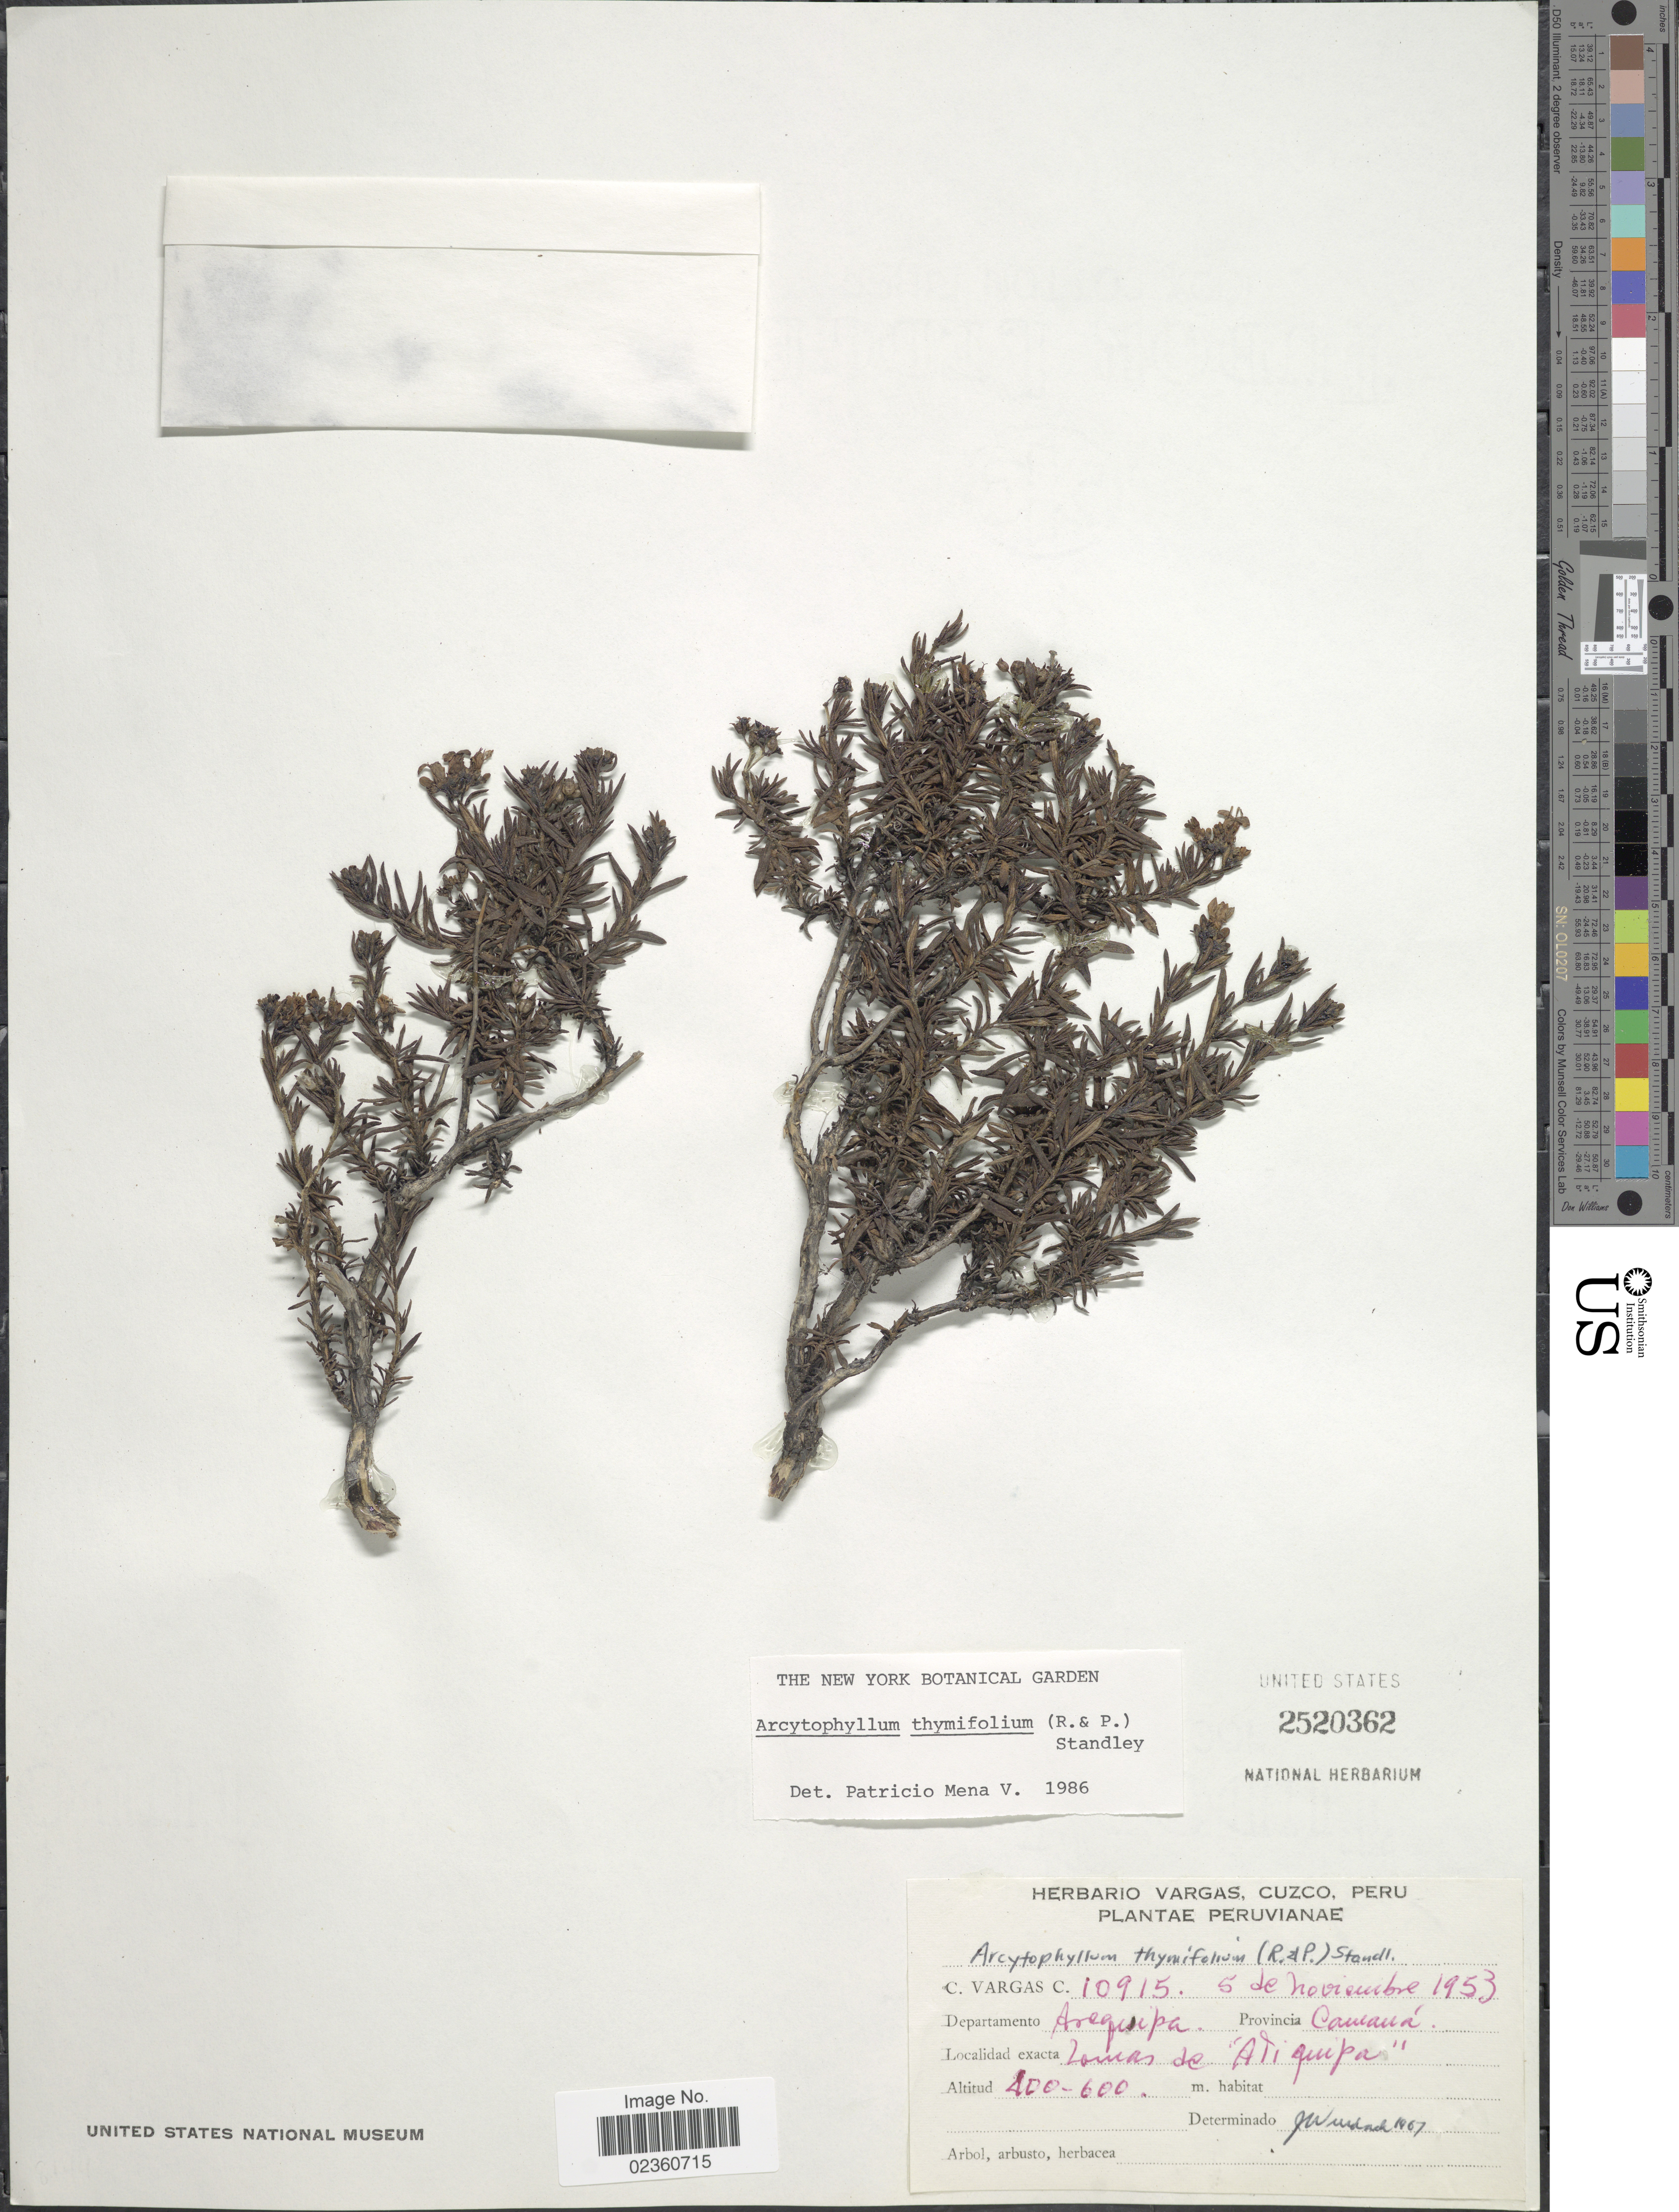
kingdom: Plantae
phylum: Tracheophyta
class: Magnoliopsida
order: Gentianales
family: Rubiaceae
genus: Arcytophyllum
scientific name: Arcytophyllum thymifolium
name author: (Ruiz & Pav.) Standl.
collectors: C. Vargas Calderón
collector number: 10915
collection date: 1953-11-05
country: Peru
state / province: Arequipa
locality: Departamento Arequipa, Provincia Camaná, Lomas de 'Atiguipa'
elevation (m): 400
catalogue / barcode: US 2520362